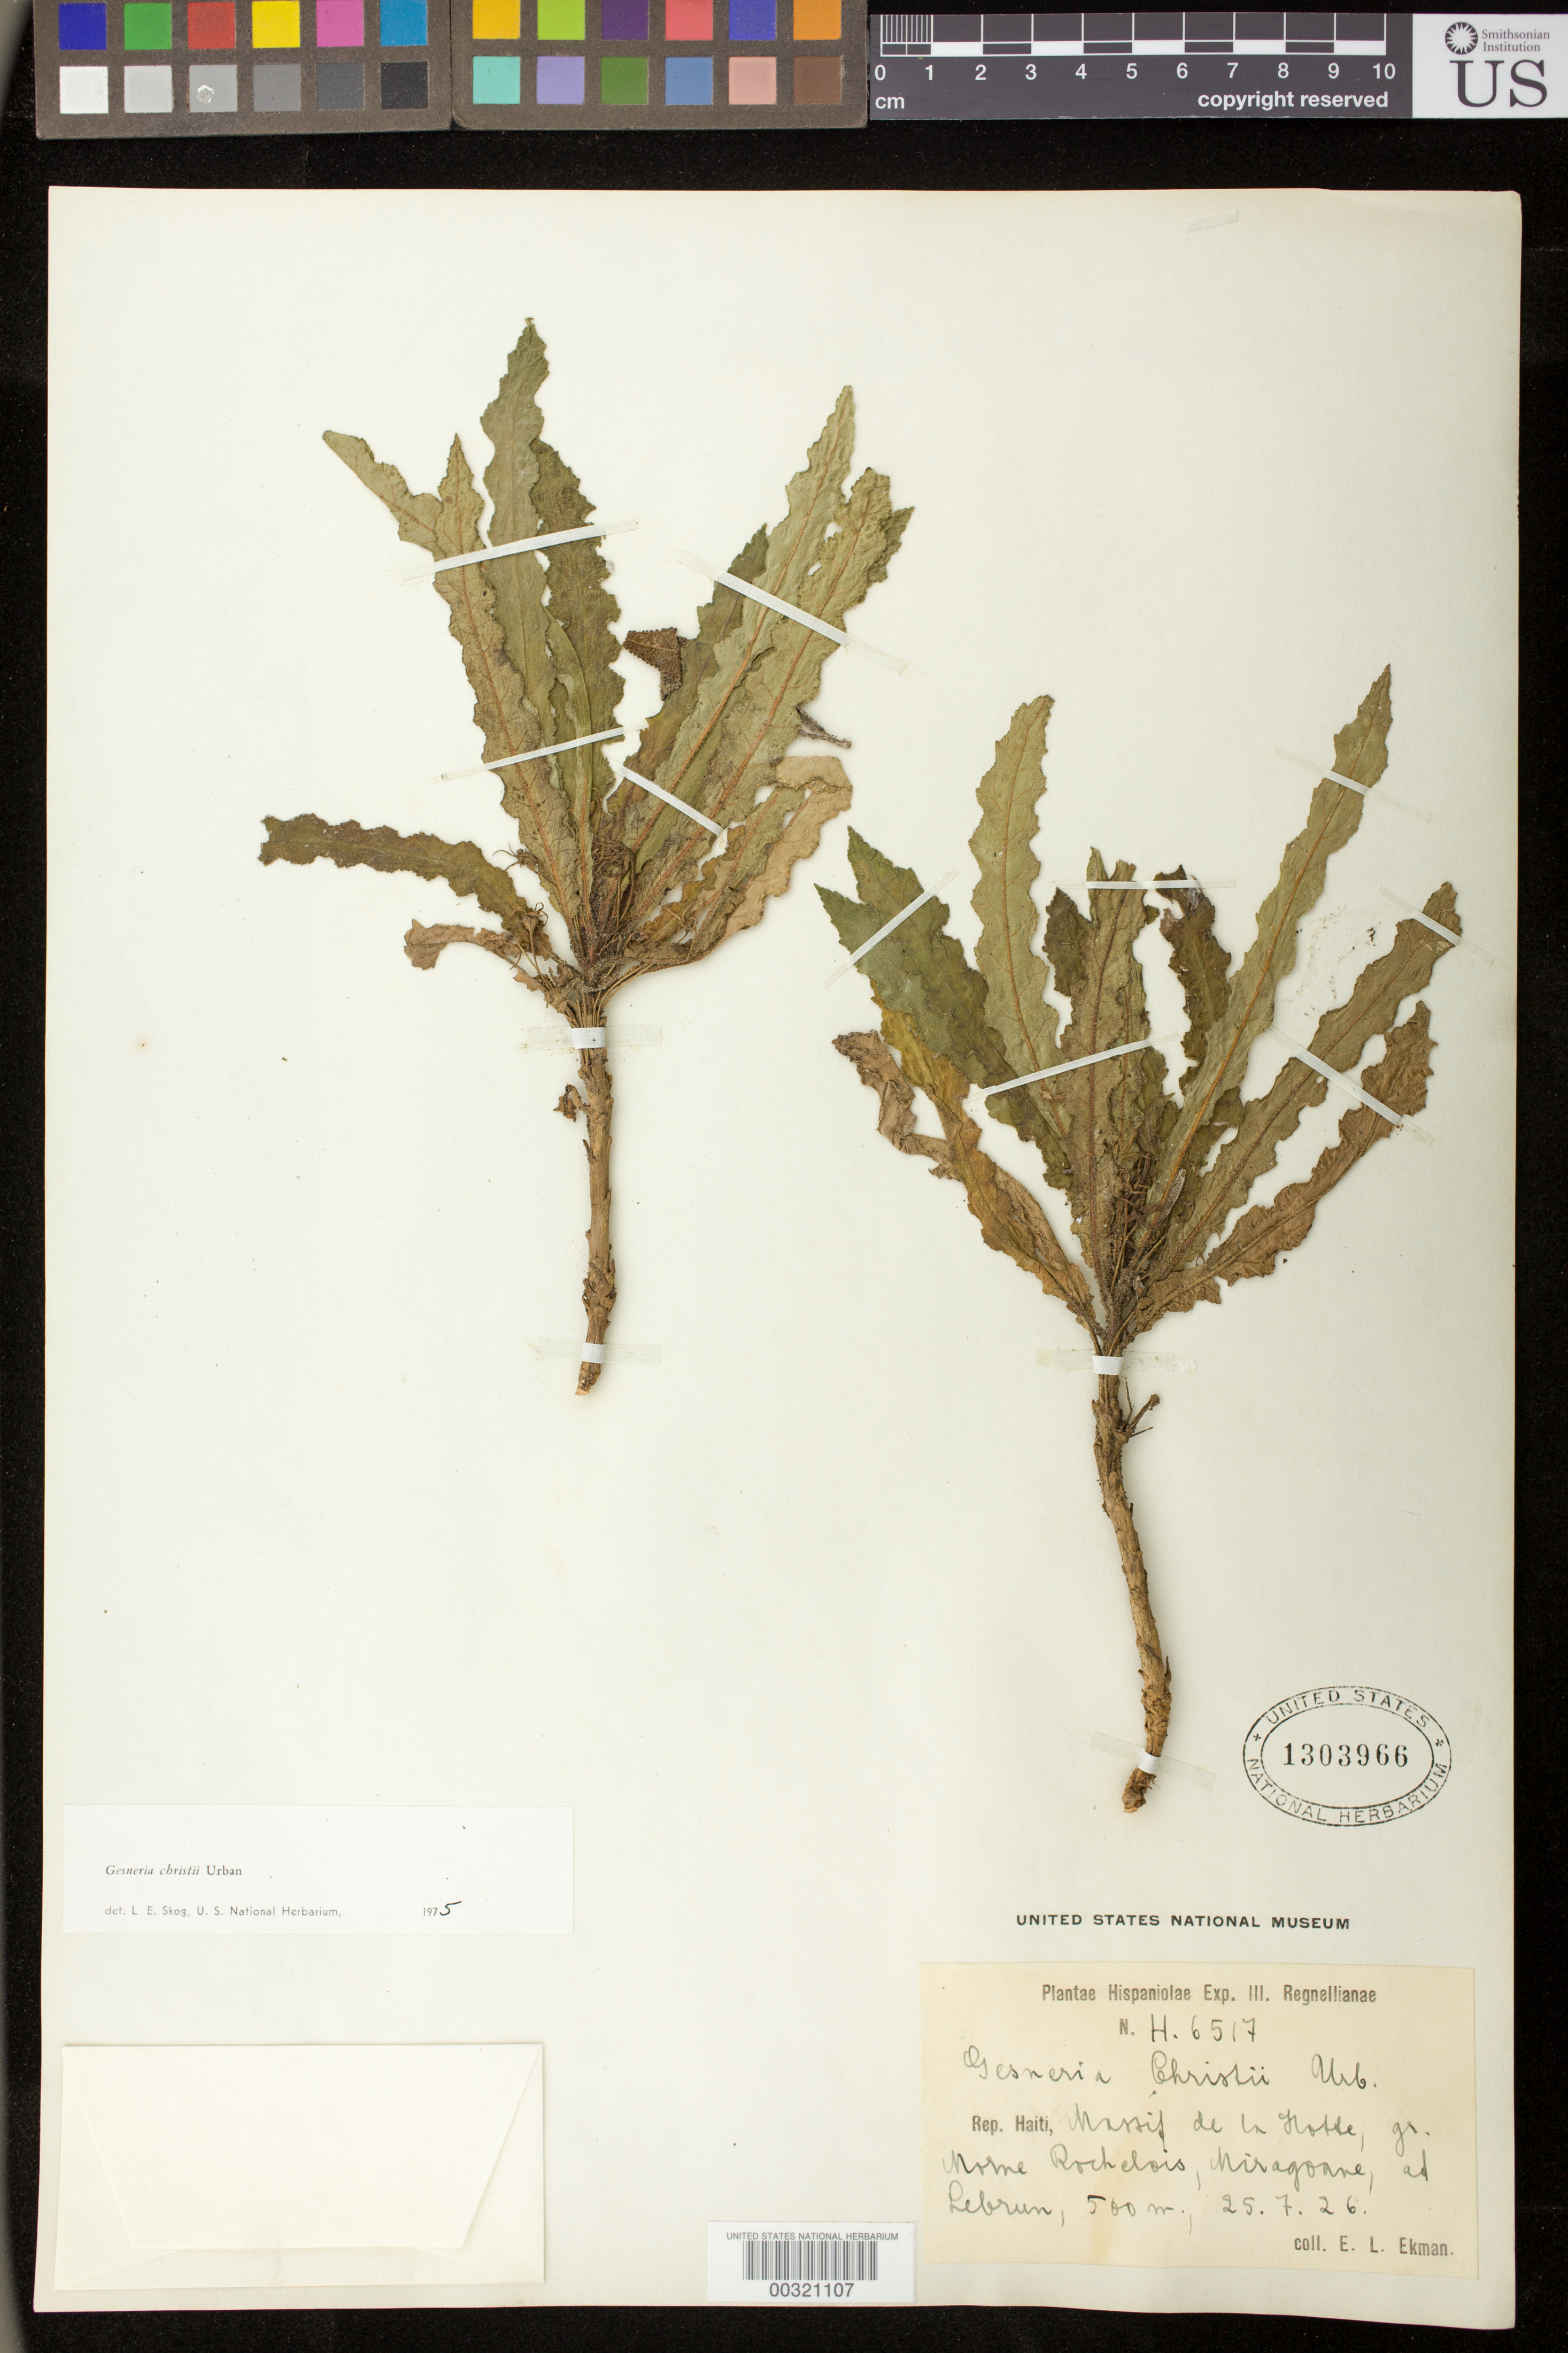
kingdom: Plantae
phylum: Tracheophyta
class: Magnoliopsida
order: Lamiales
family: Gesneriaceae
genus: Gesneria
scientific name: Gesneria christii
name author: Urb.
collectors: E. L. Ekman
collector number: H 6517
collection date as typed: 25 Jul 1926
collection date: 1926-07-25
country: Haiti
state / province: Sud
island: Hispaniola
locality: Massif de la Hotte, group Morne Rochelois, Miragoane, at Lebrun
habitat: Perpendicular limestone cliffs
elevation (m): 500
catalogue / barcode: US 1303966